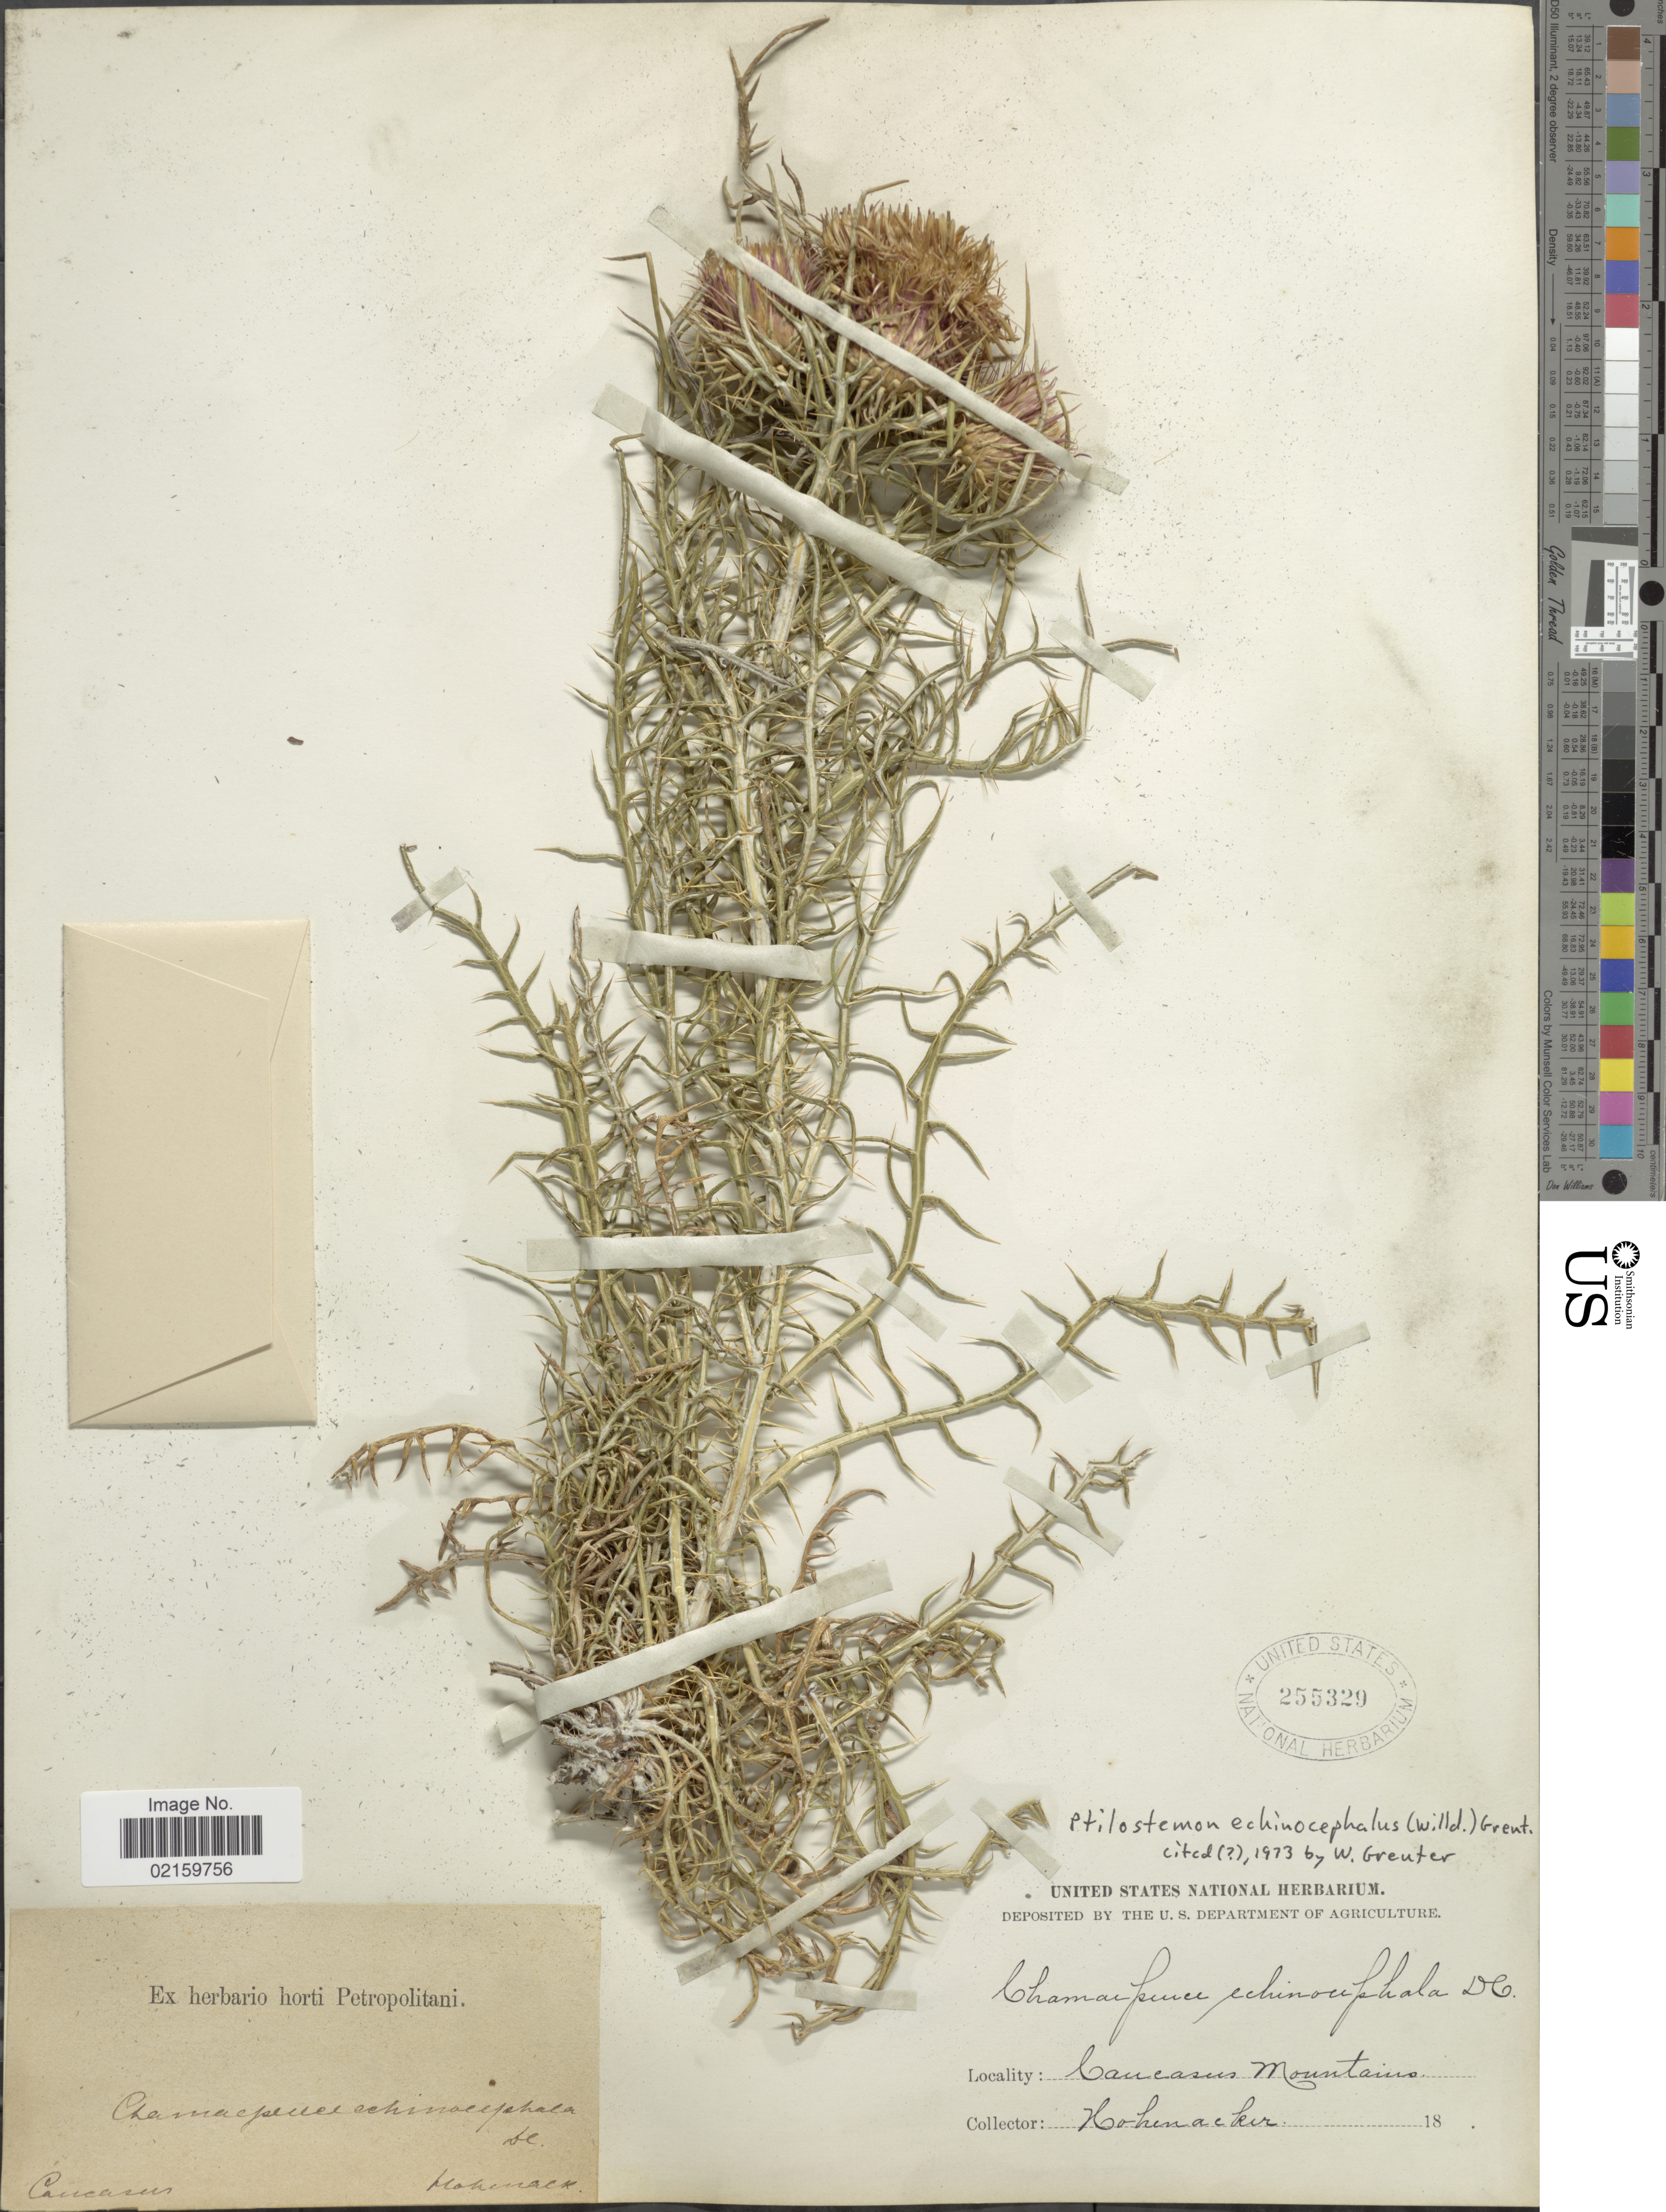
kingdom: Plantae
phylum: Tracheophyta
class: Magnoliopsida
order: Asterales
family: Asteraceae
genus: Ptilostemon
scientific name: Ptilostemon echinocephalus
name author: (Willd.) Greuter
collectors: Hohenacker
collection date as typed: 18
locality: Caucasus Mountains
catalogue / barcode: US 255329